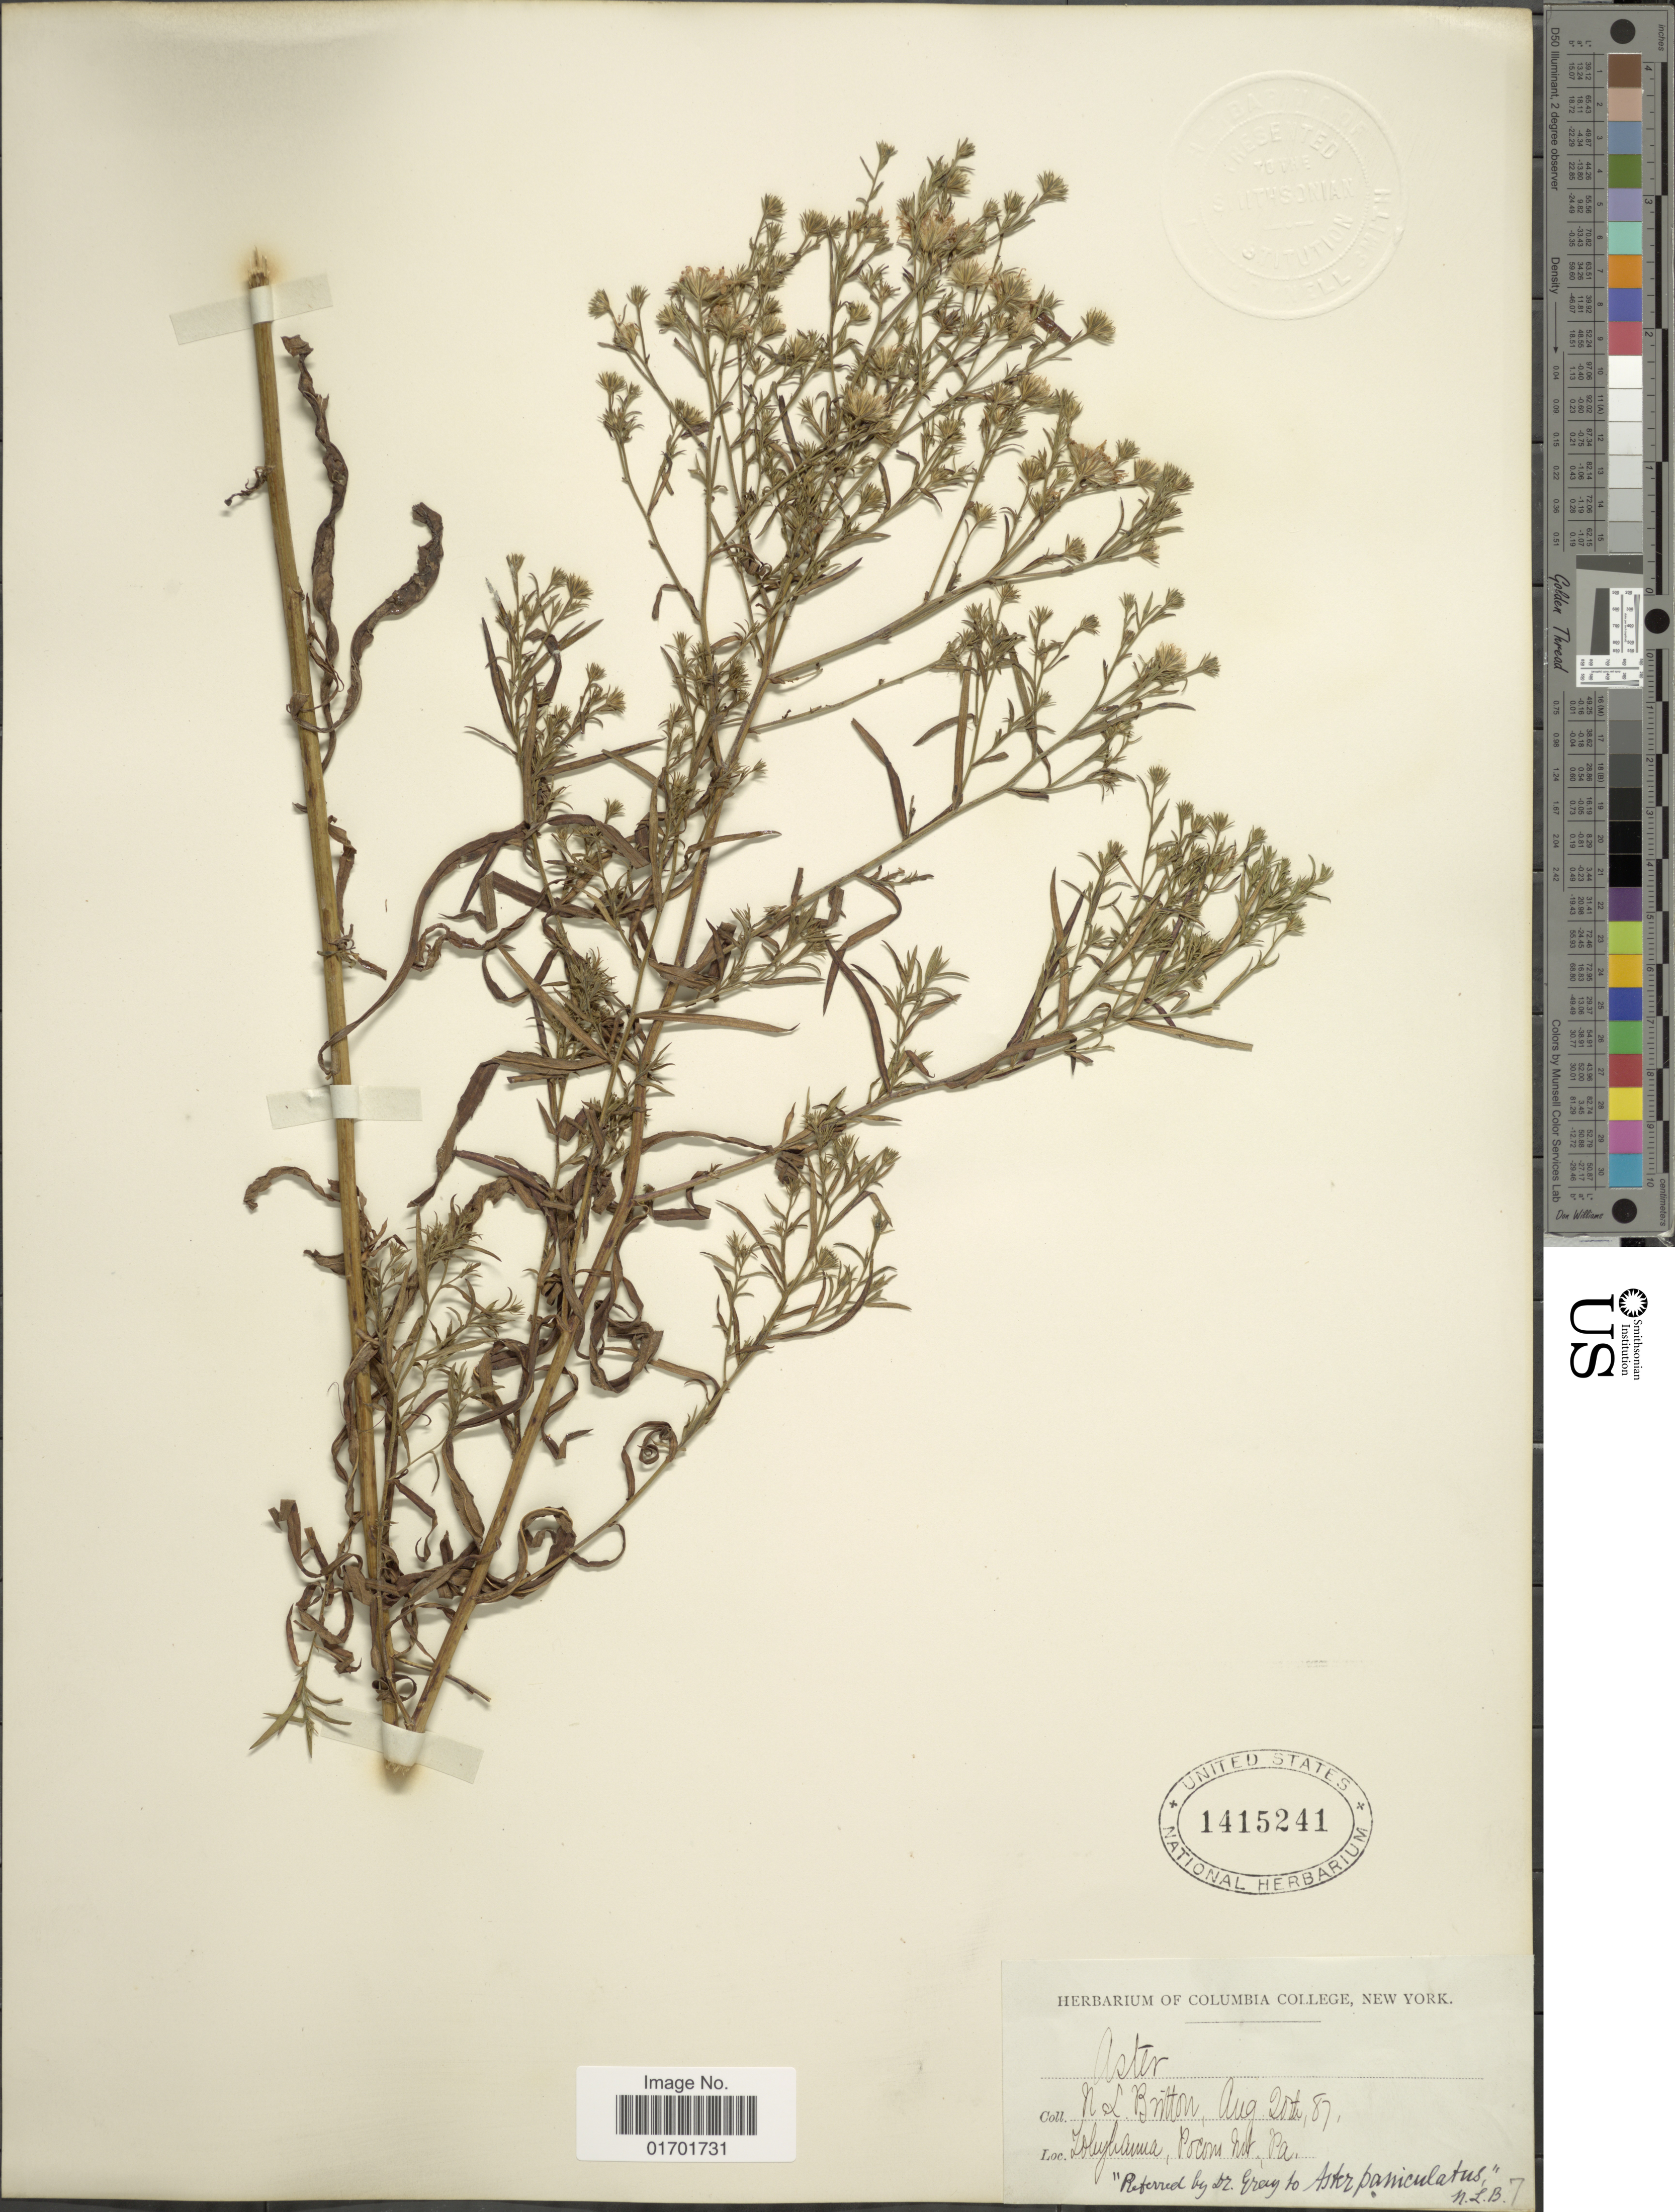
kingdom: Plantae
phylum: Tracheophyta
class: Magnoliopsida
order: Asterales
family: Asteraceae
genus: Symphyotrichum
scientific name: Symphyotrichum lanceolatum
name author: (Willd.) G.L. Nesom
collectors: N. Britton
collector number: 7*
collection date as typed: Transcribed d/m/y: 20/8/87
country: United States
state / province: Pennsylvania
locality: Tobyhanna, Pocono Mt.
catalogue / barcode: US 1415241